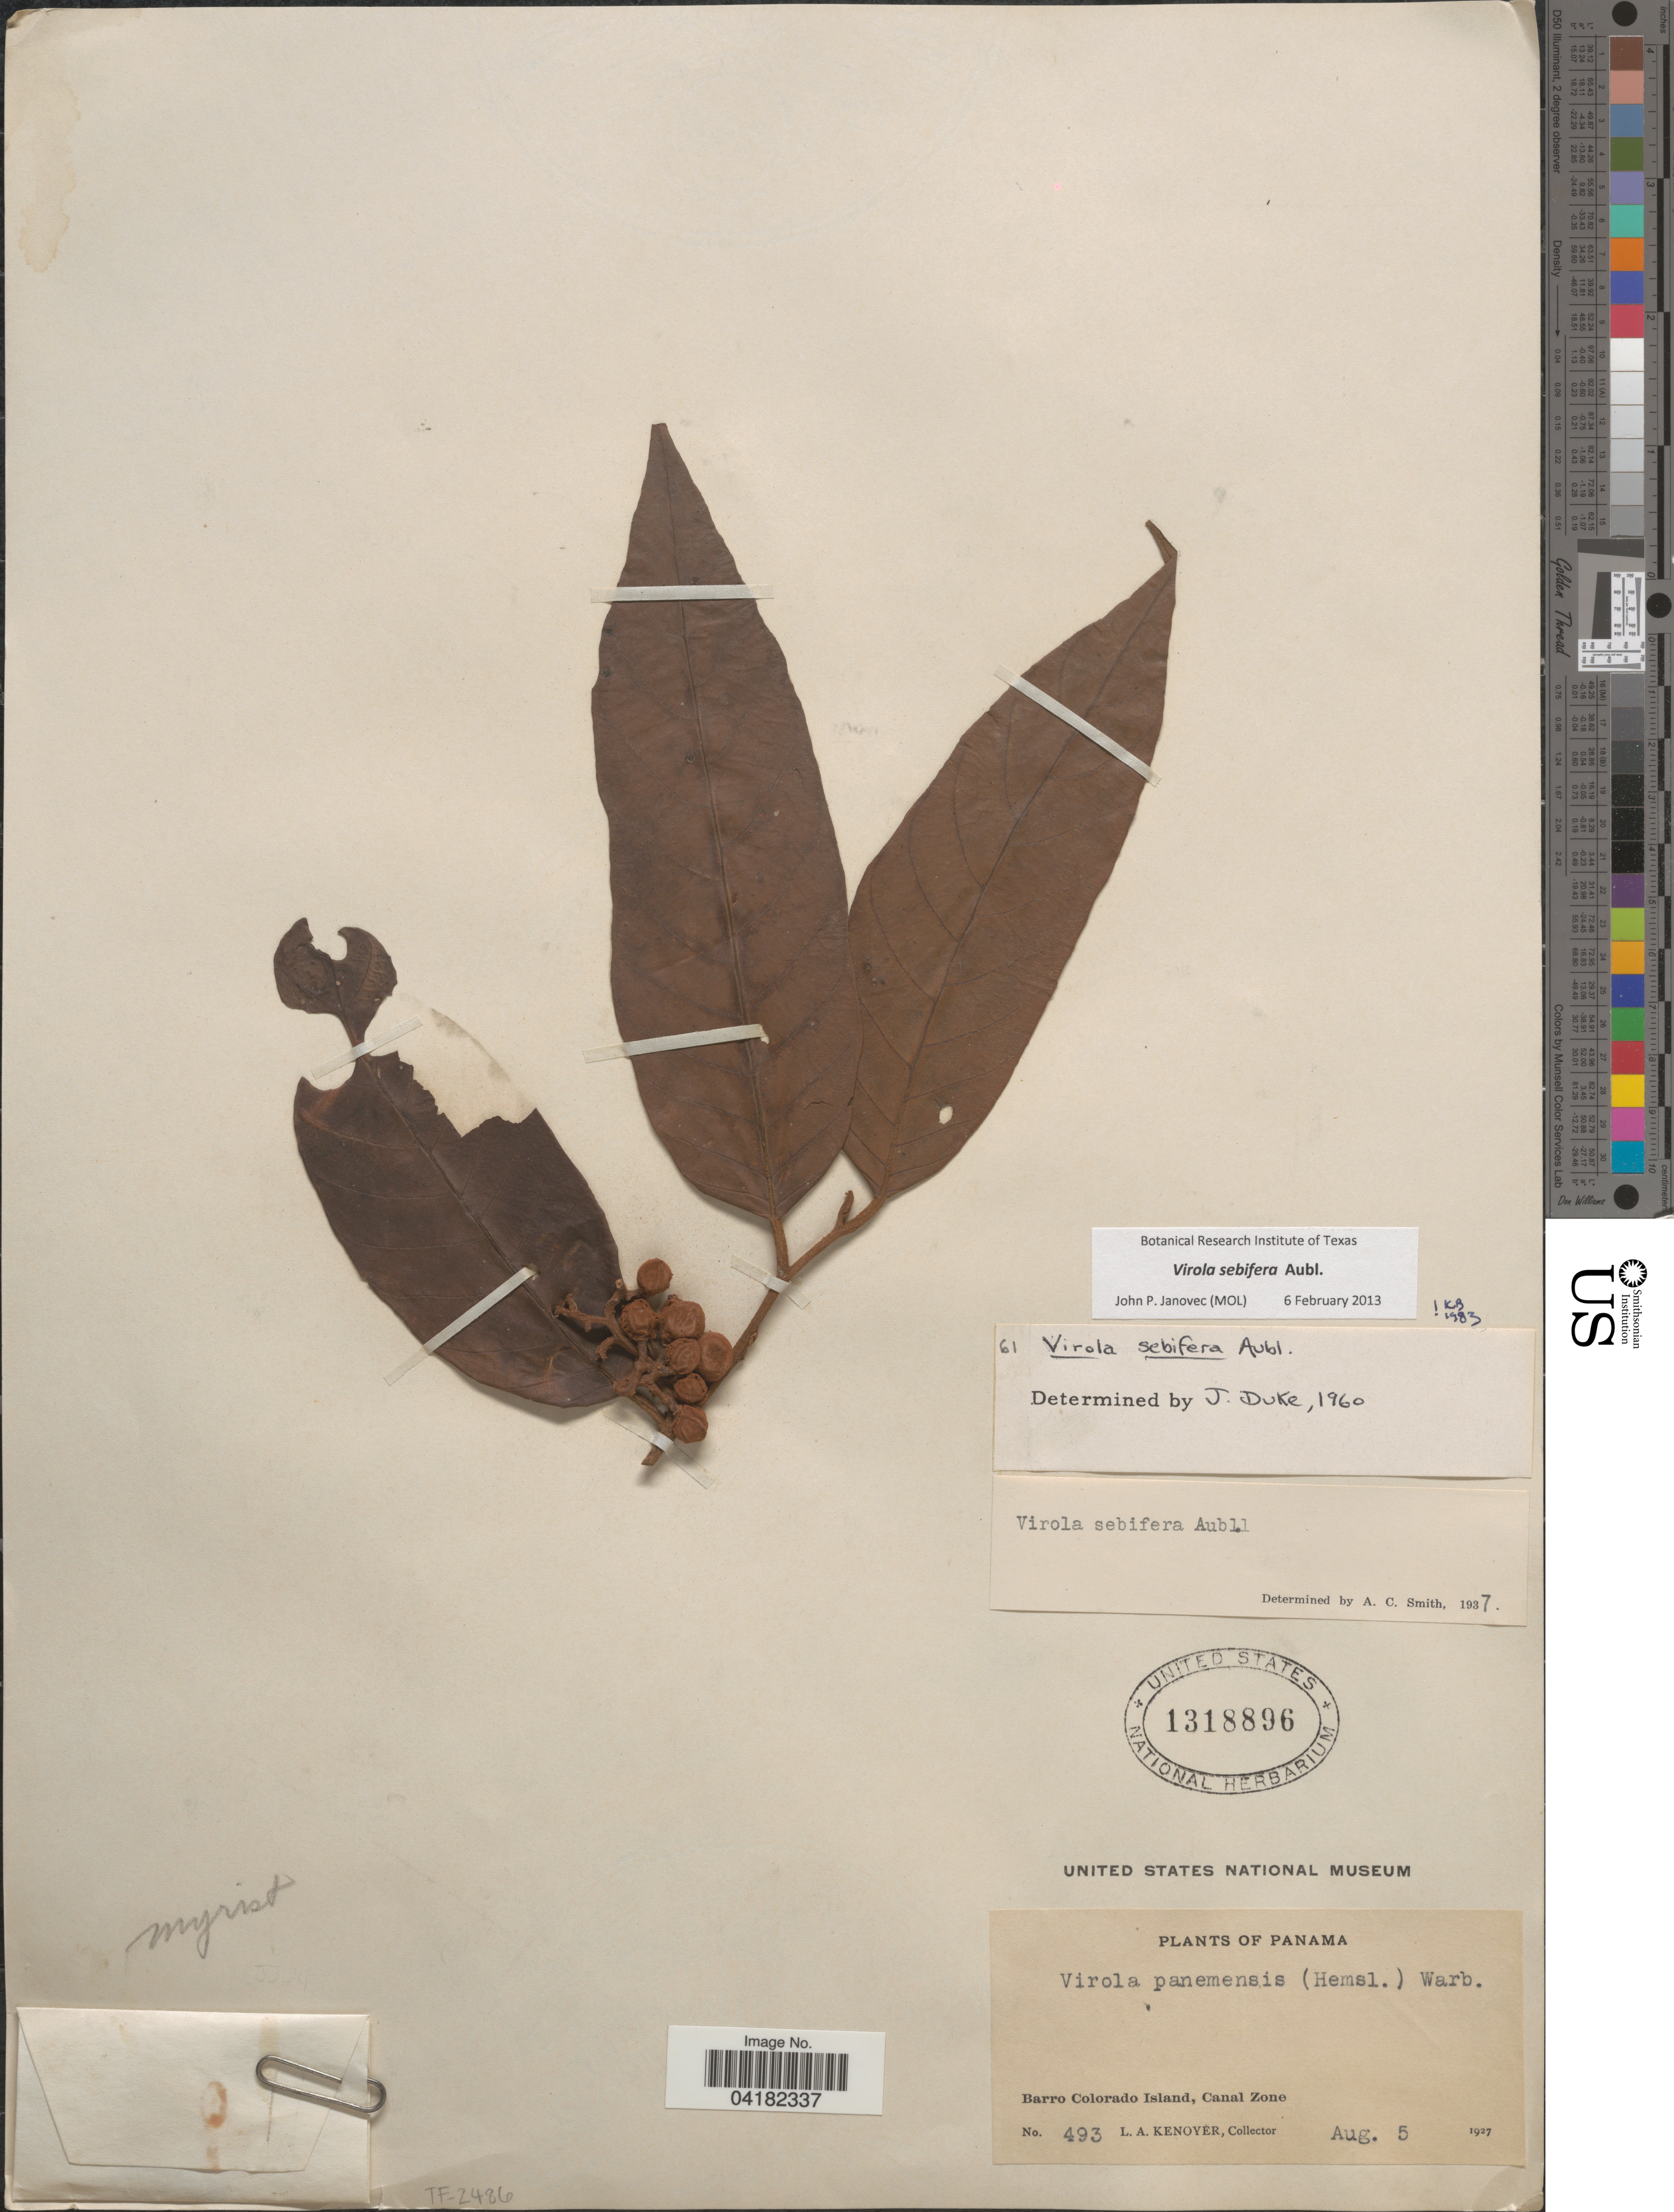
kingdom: Plantae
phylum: Tracheophyta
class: Magnoliopsida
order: Magnoliales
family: Myristicaceae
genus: Virola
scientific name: Virola sebifera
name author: Aubl.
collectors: L. A. Kenoyer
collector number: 493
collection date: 1927-08-05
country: Panama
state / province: Colón / Panamá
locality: Barro Colorado Island, Canal Zone.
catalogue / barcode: US 1318896